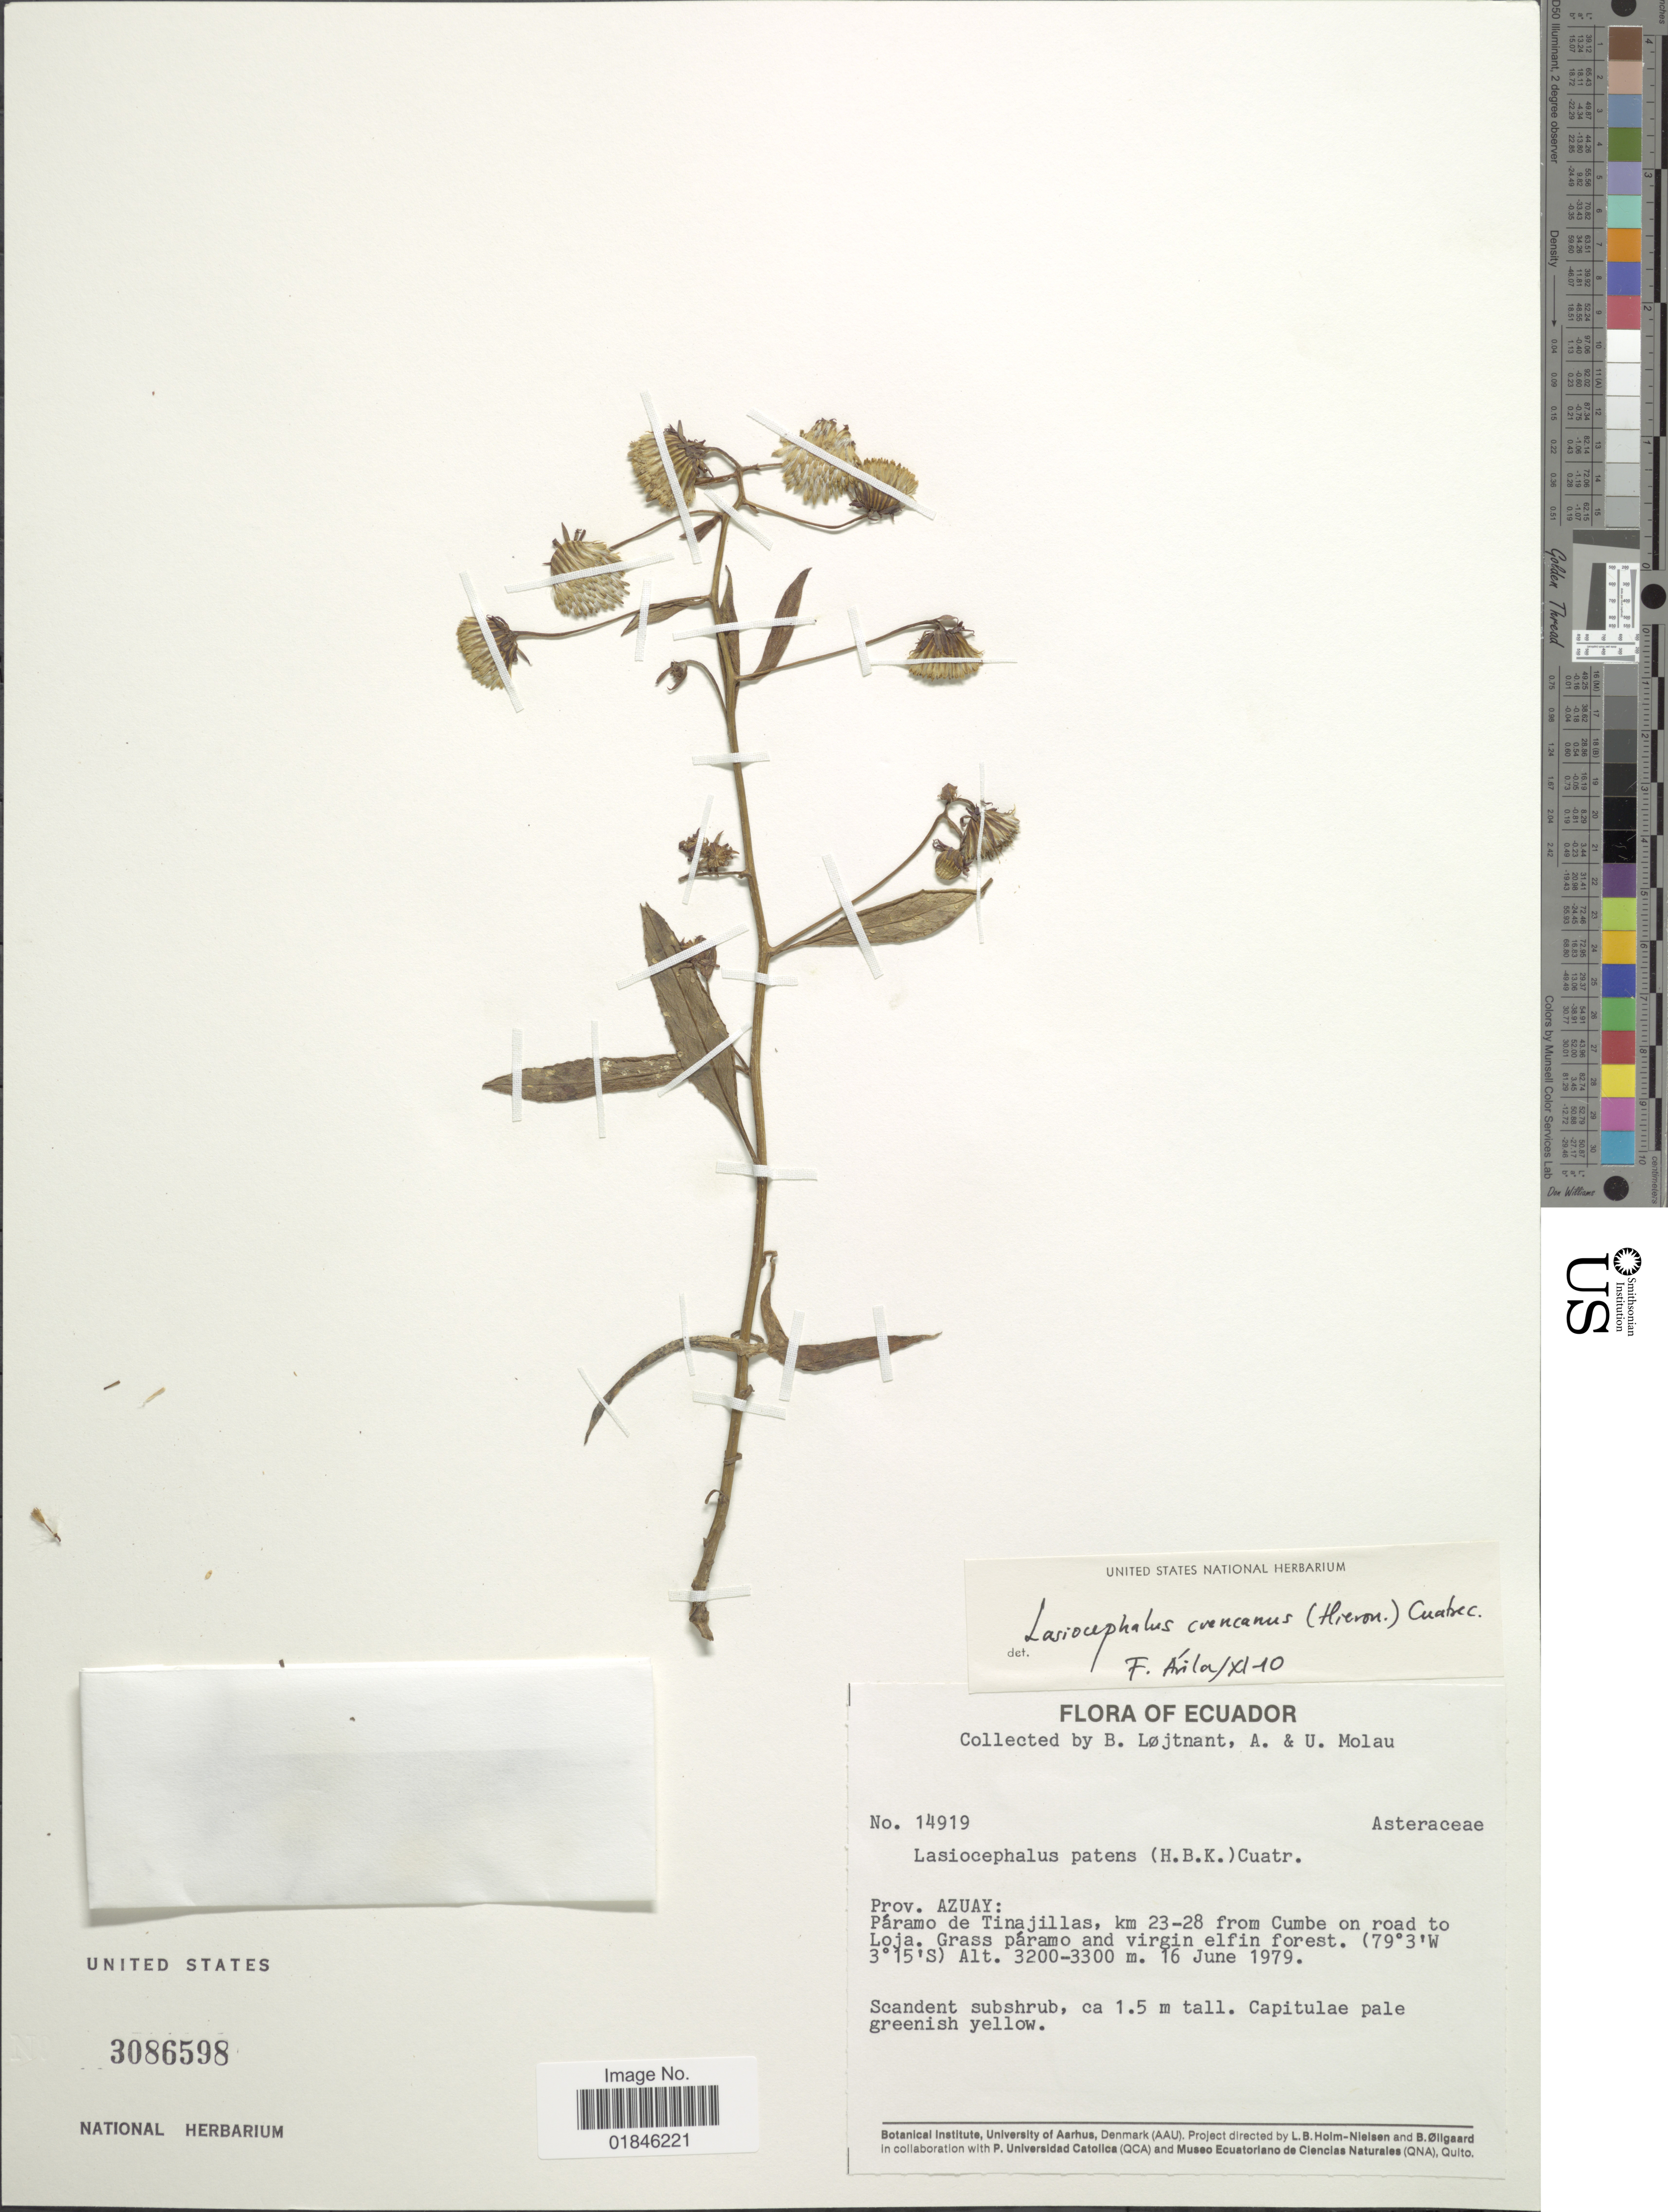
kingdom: Plantae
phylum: Tracheophyta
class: Magnoliopsida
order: Asterales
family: Asteraceae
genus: Senecio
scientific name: Senecio cuencanus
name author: Hieron.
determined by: Salomon, Luciana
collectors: B. Löjtnant, A. Molau & U. Molau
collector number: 14919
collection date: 1979-06-16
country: Ecuador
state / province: Azuay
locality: Prov. Azuay: Páramo de Tinajillas, km 23-28 from Cumbe on road to Loja.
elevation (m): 3200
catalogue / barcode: US 3086598